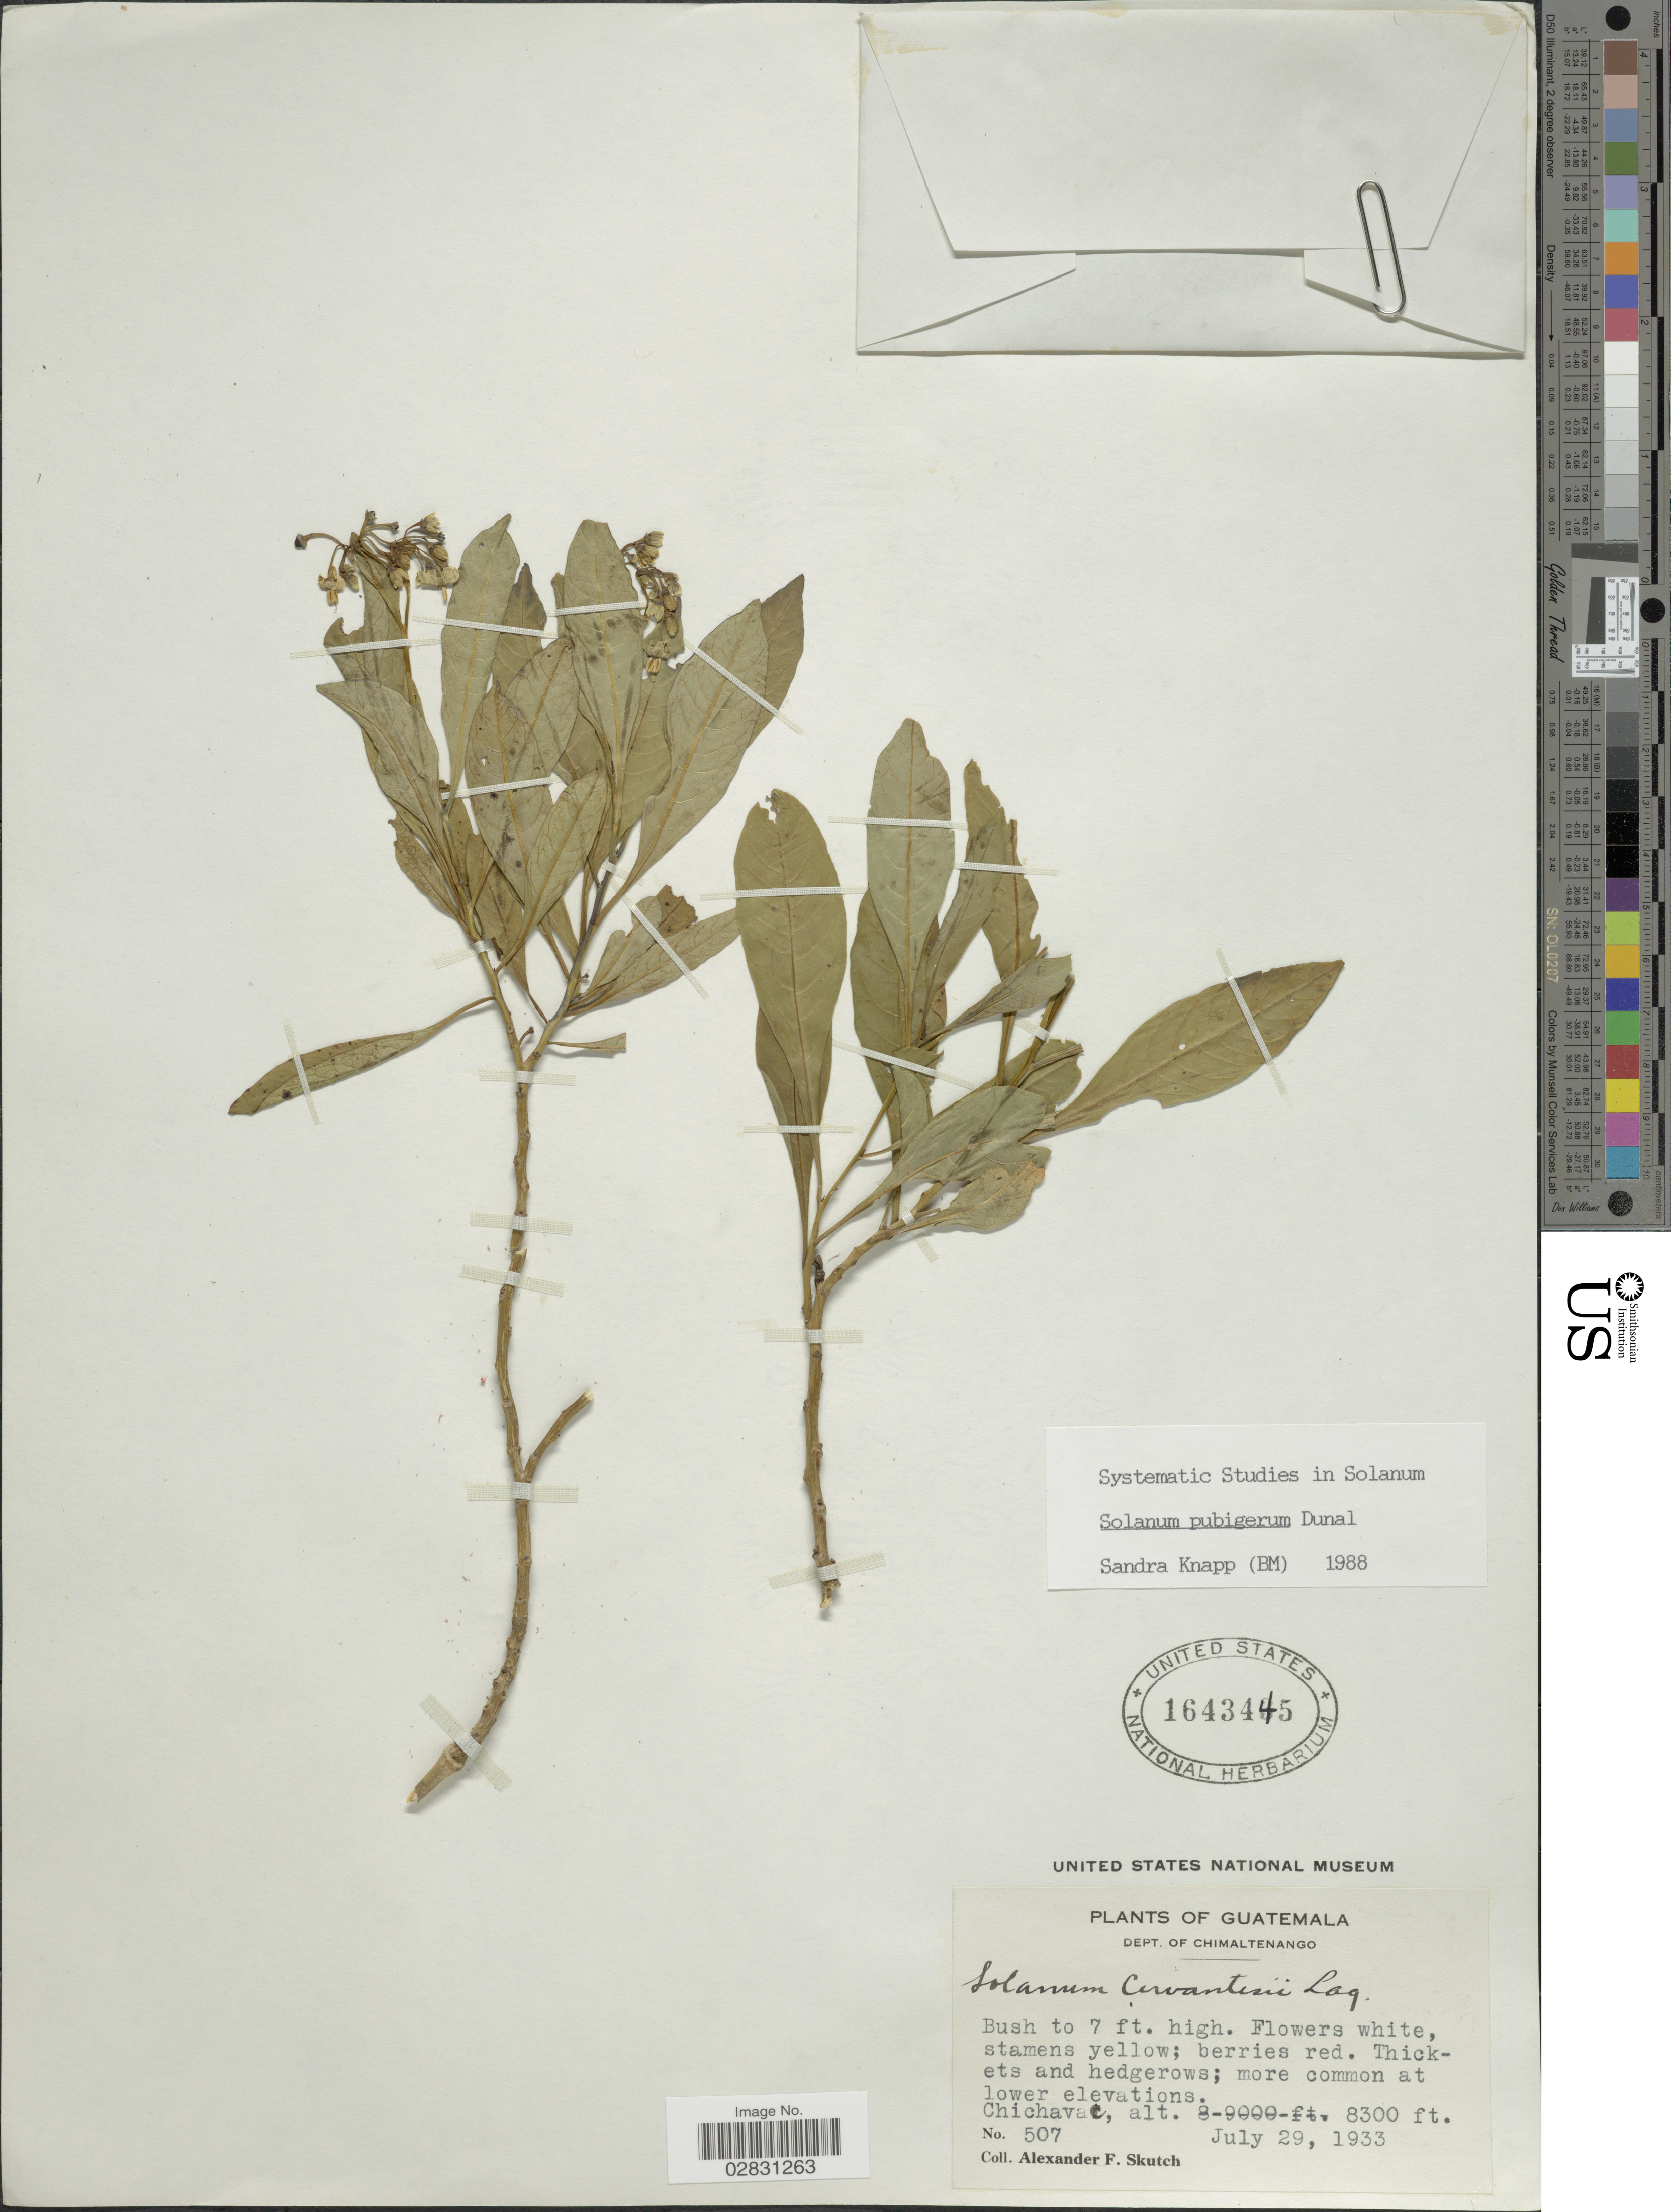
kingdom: Plantae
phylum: Tracheophyta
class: Magnoliopsida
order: Solanales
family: Solanaceae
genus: Solanum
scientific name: Solanum pubigerum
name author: Dunal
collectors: A. F. Skutch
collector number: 507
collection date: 1933-07-29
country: Guatemala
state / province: Chimaltenango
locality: Dept. of Chimaltenango, Chichavac.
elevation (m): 2530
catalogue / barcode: US 1643445